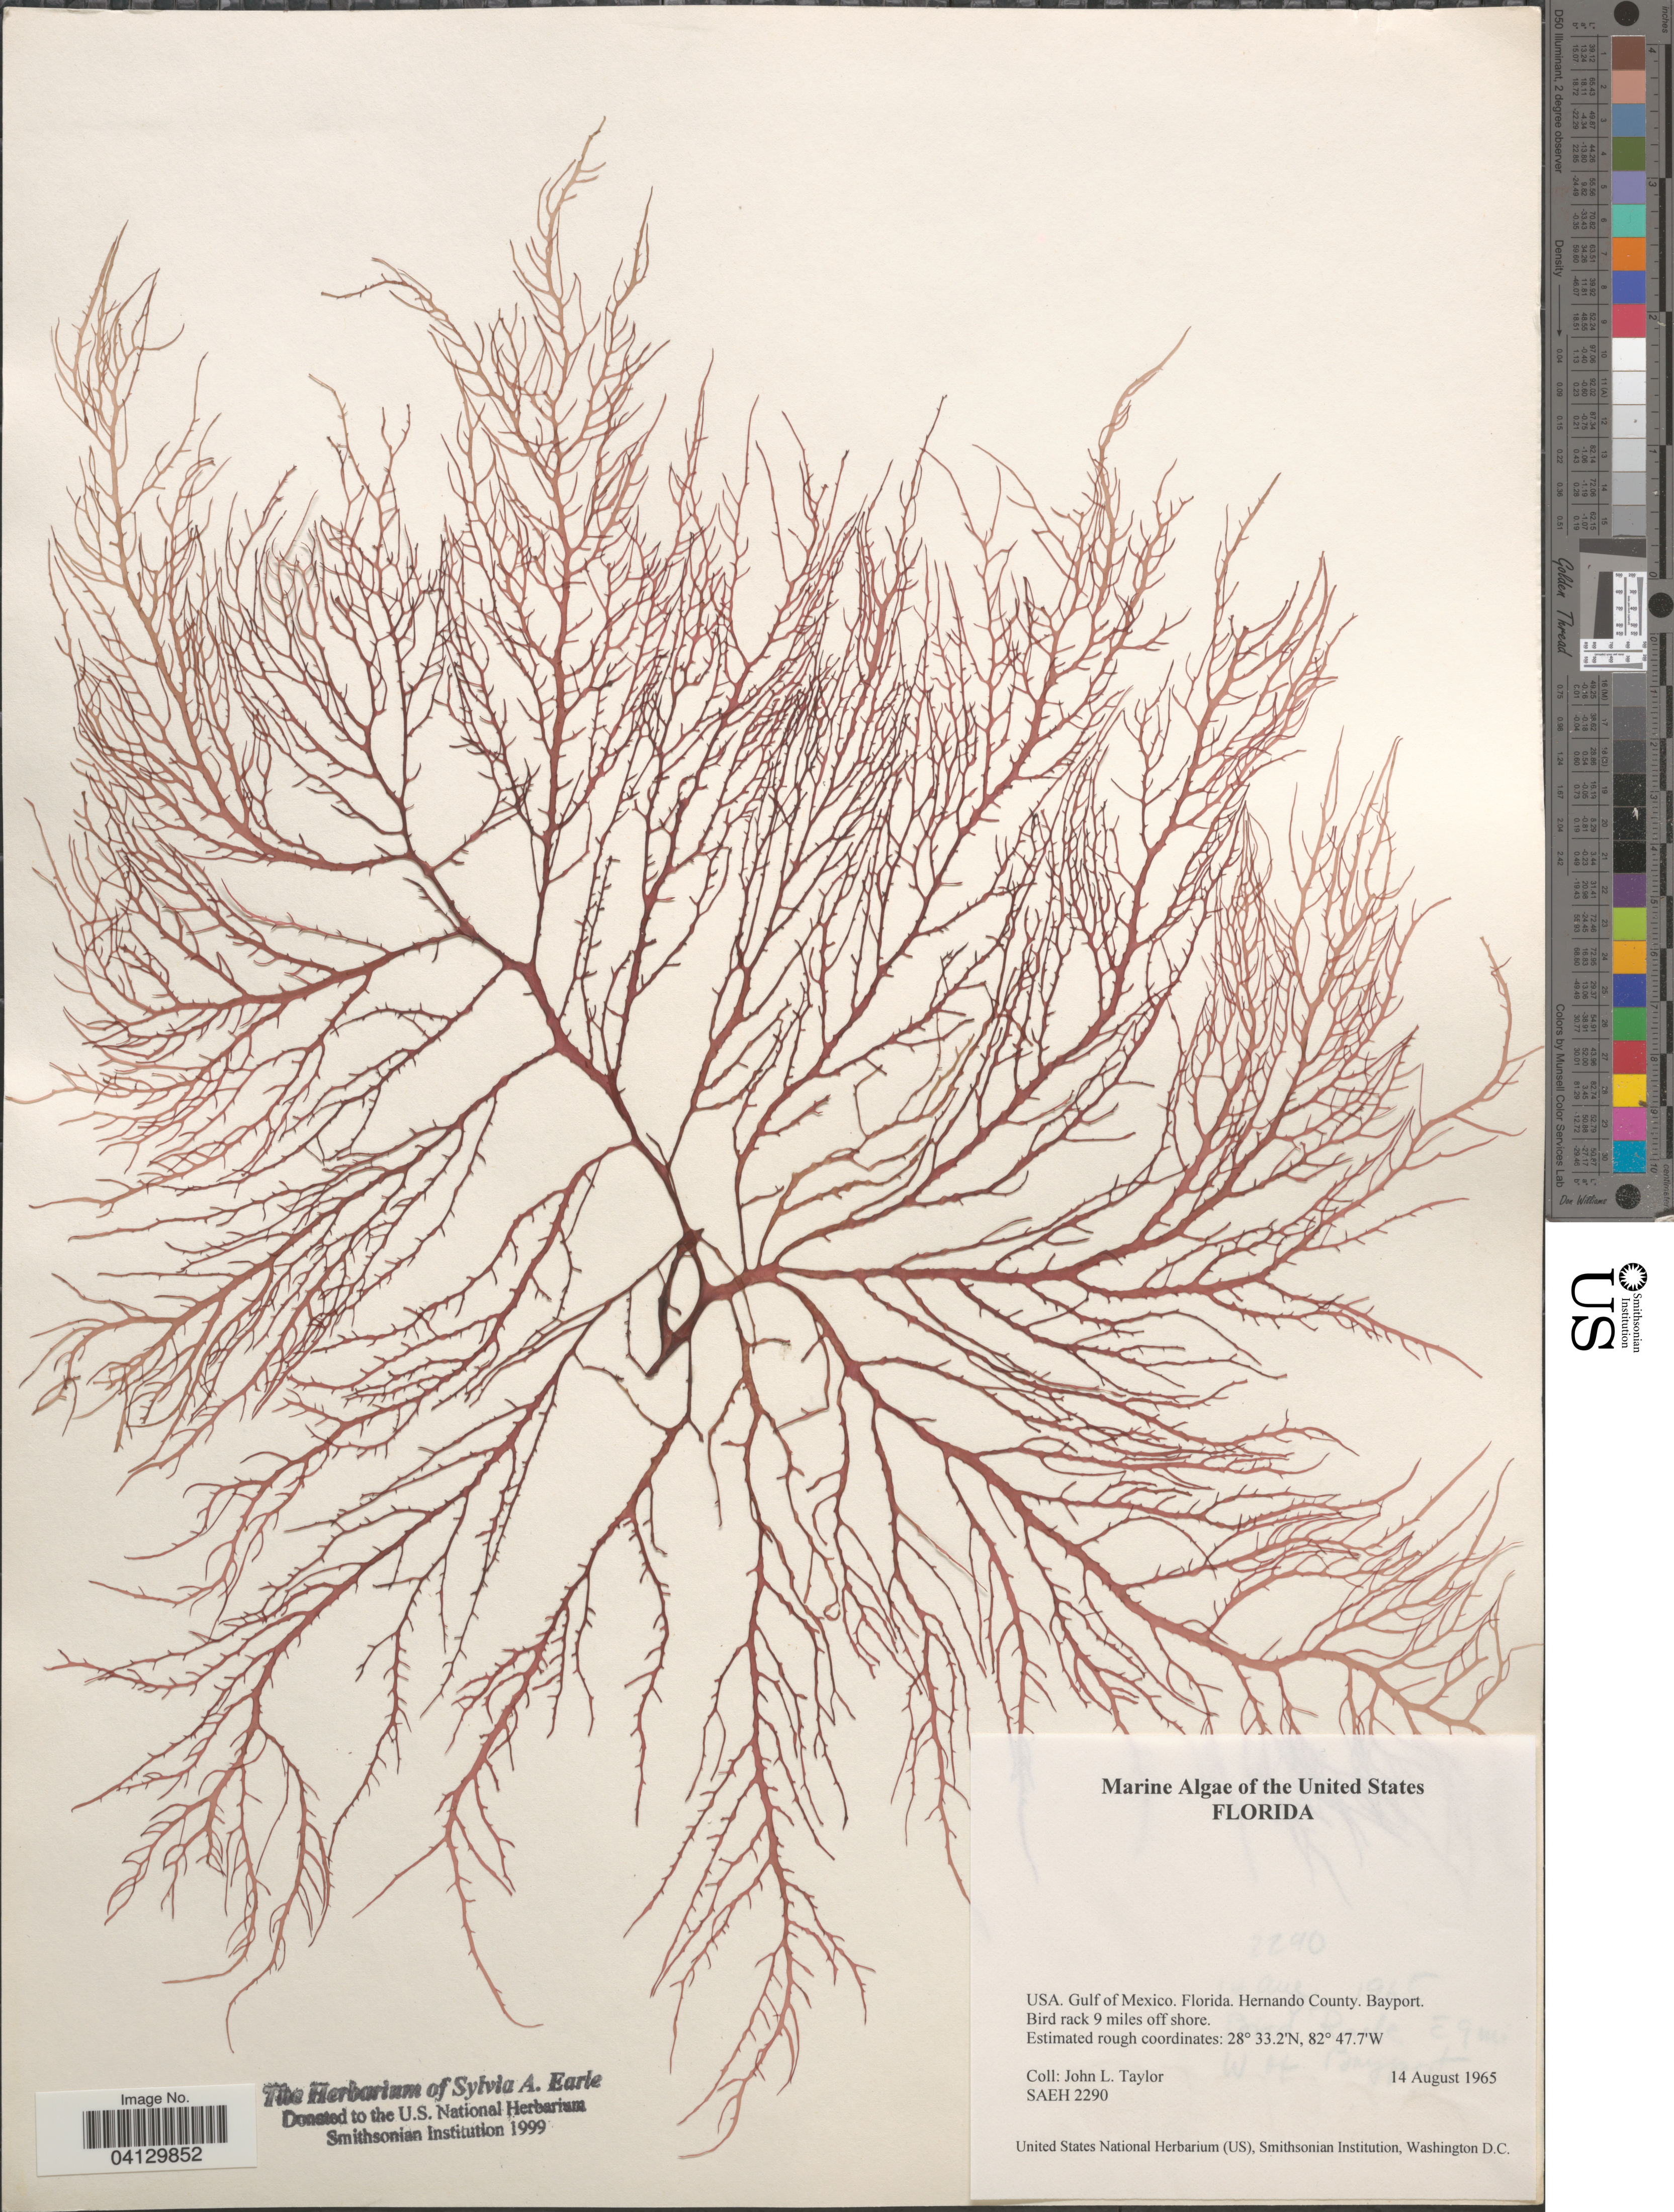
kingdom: Plantae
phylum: Rhodophyta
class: Florideophyceae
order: Corallinales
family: Corallinaceae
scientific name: Crustose Coralline Algae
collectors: J. L. Taylor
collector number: SAEH2290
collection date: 1965-08-14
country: United States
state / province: Florida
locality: Gulf of Mexico. Hernando County. Bayport. Bird rack 9 miles off shore.